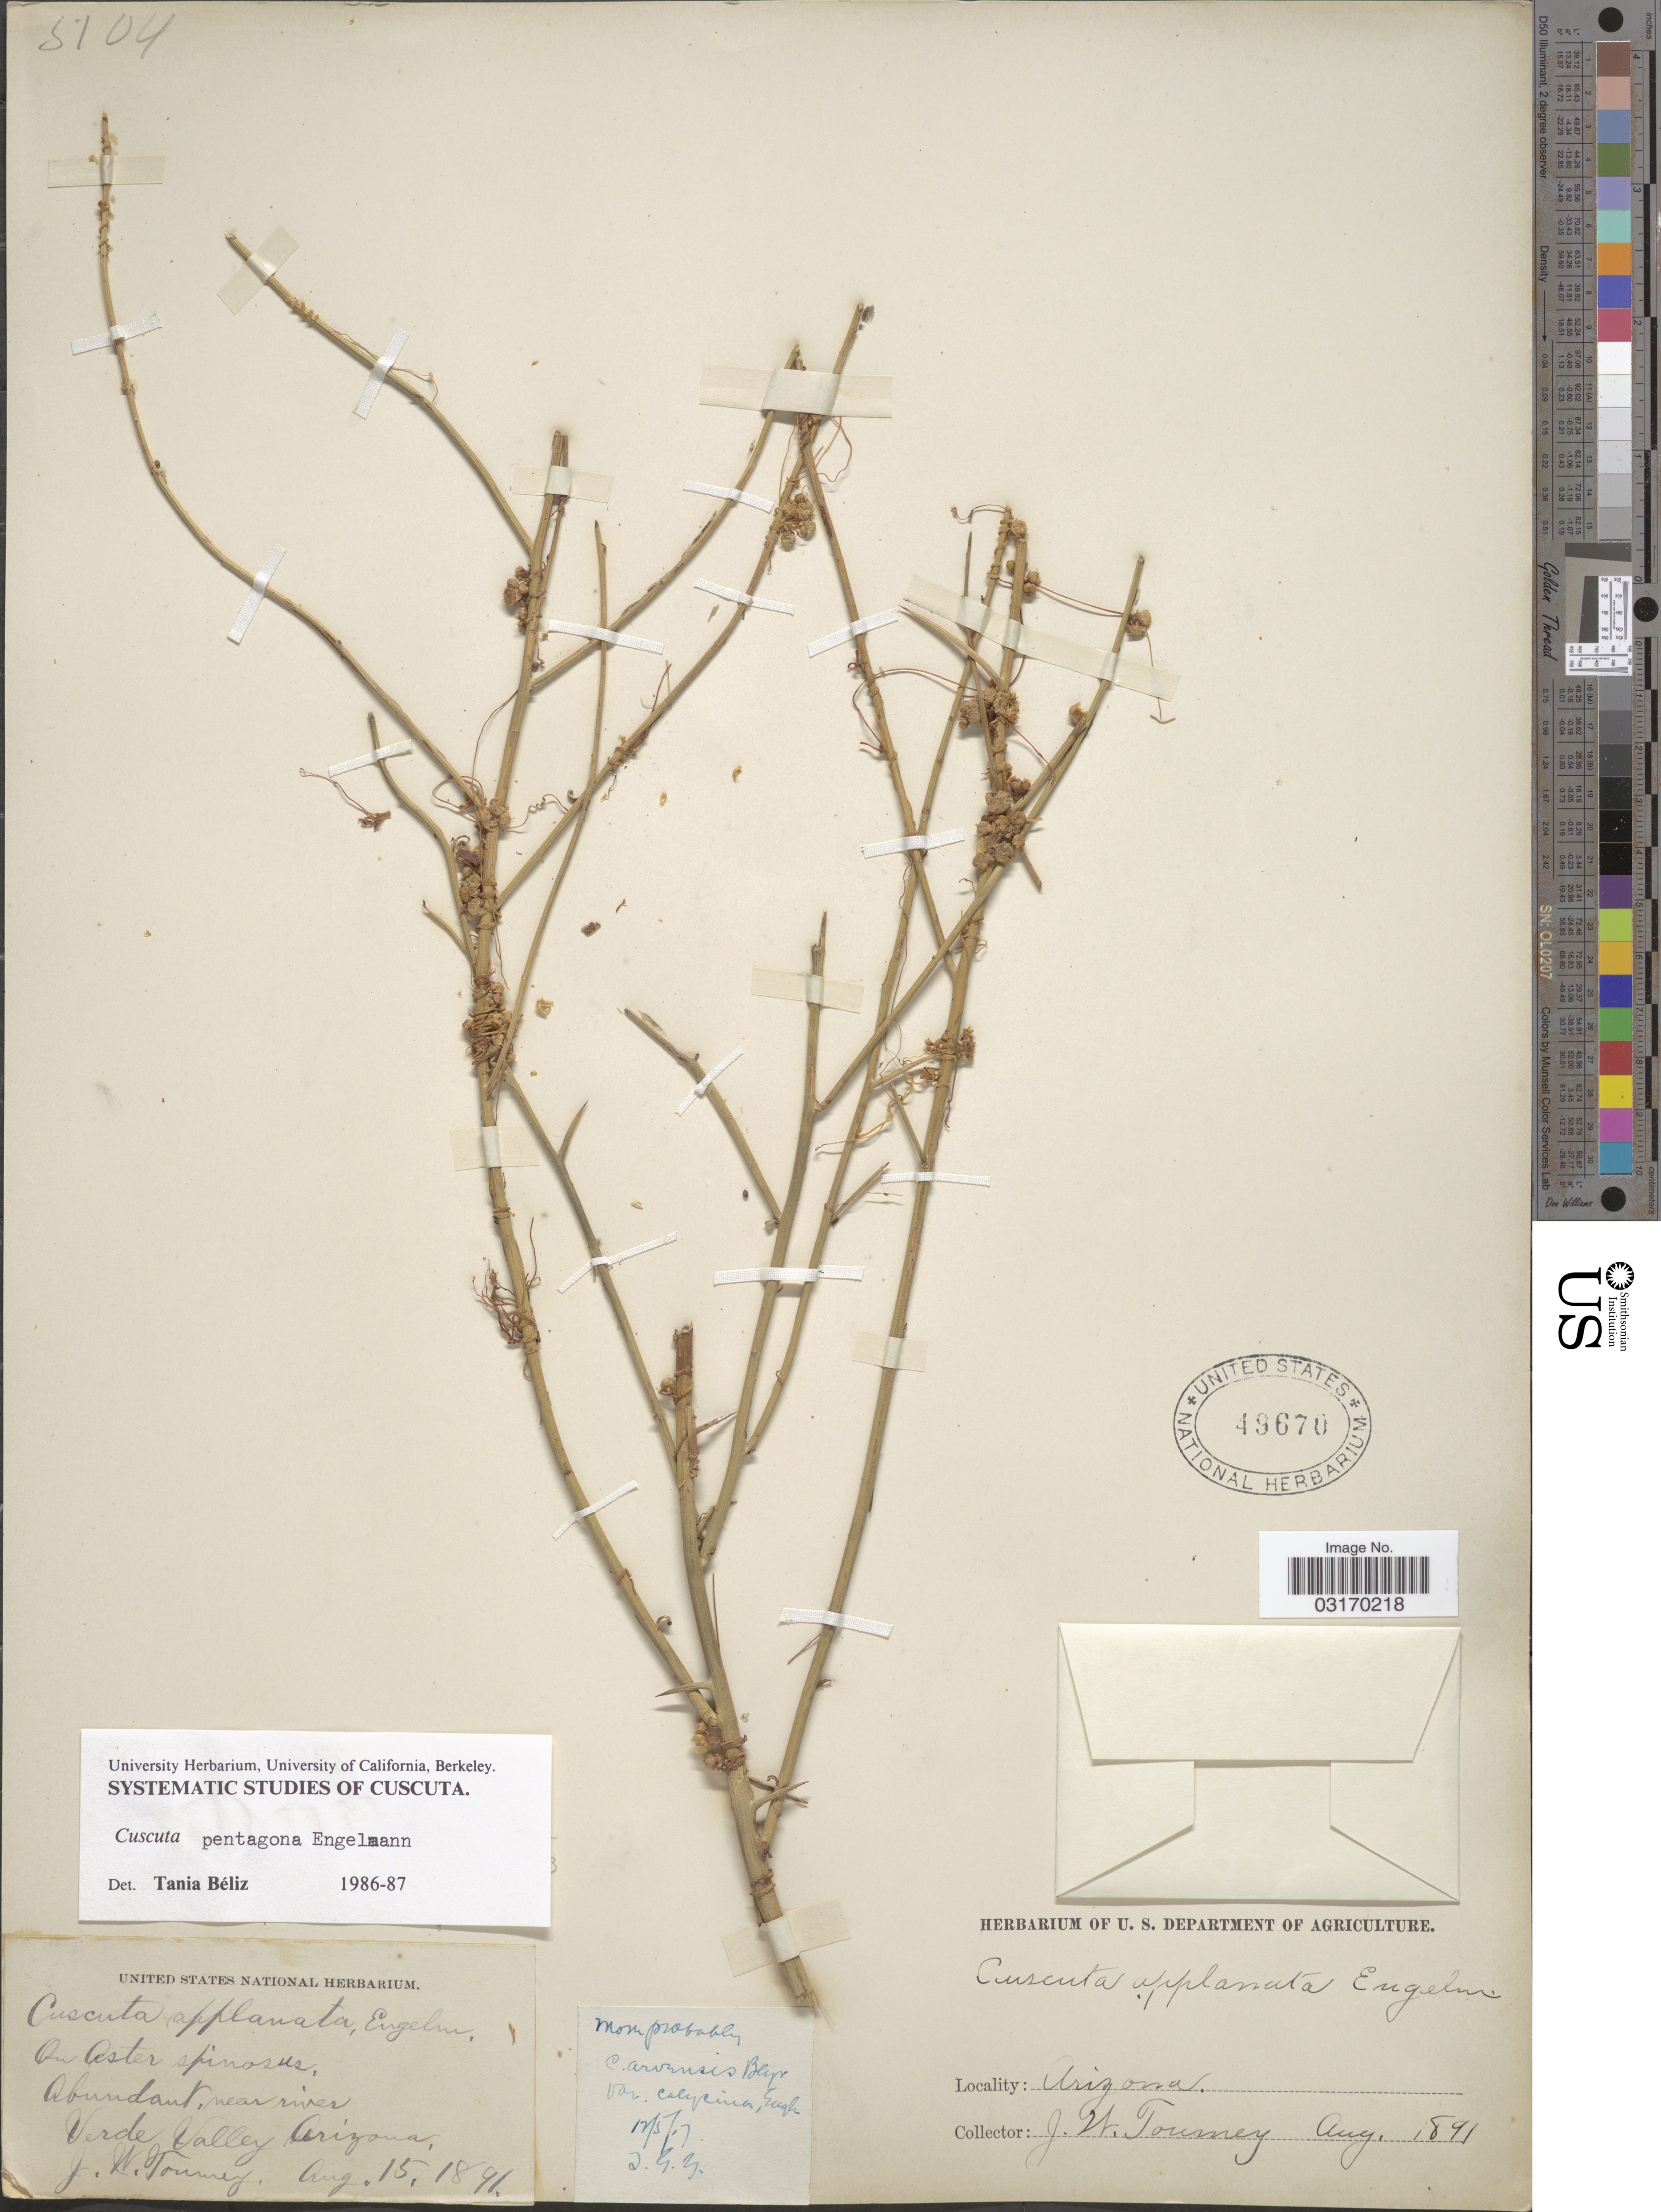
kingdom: Plantae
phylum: Tracheophyta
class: Magnoliopsida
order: Solanales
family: Convolvulaceae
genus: Cuscuta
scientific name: Cuscuta pentagona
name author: Engelm.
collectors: J. W. Toumey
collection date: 1891-08-15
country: United States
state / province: Arizona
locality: Near river, Verde Valley.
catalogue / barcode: US 49670